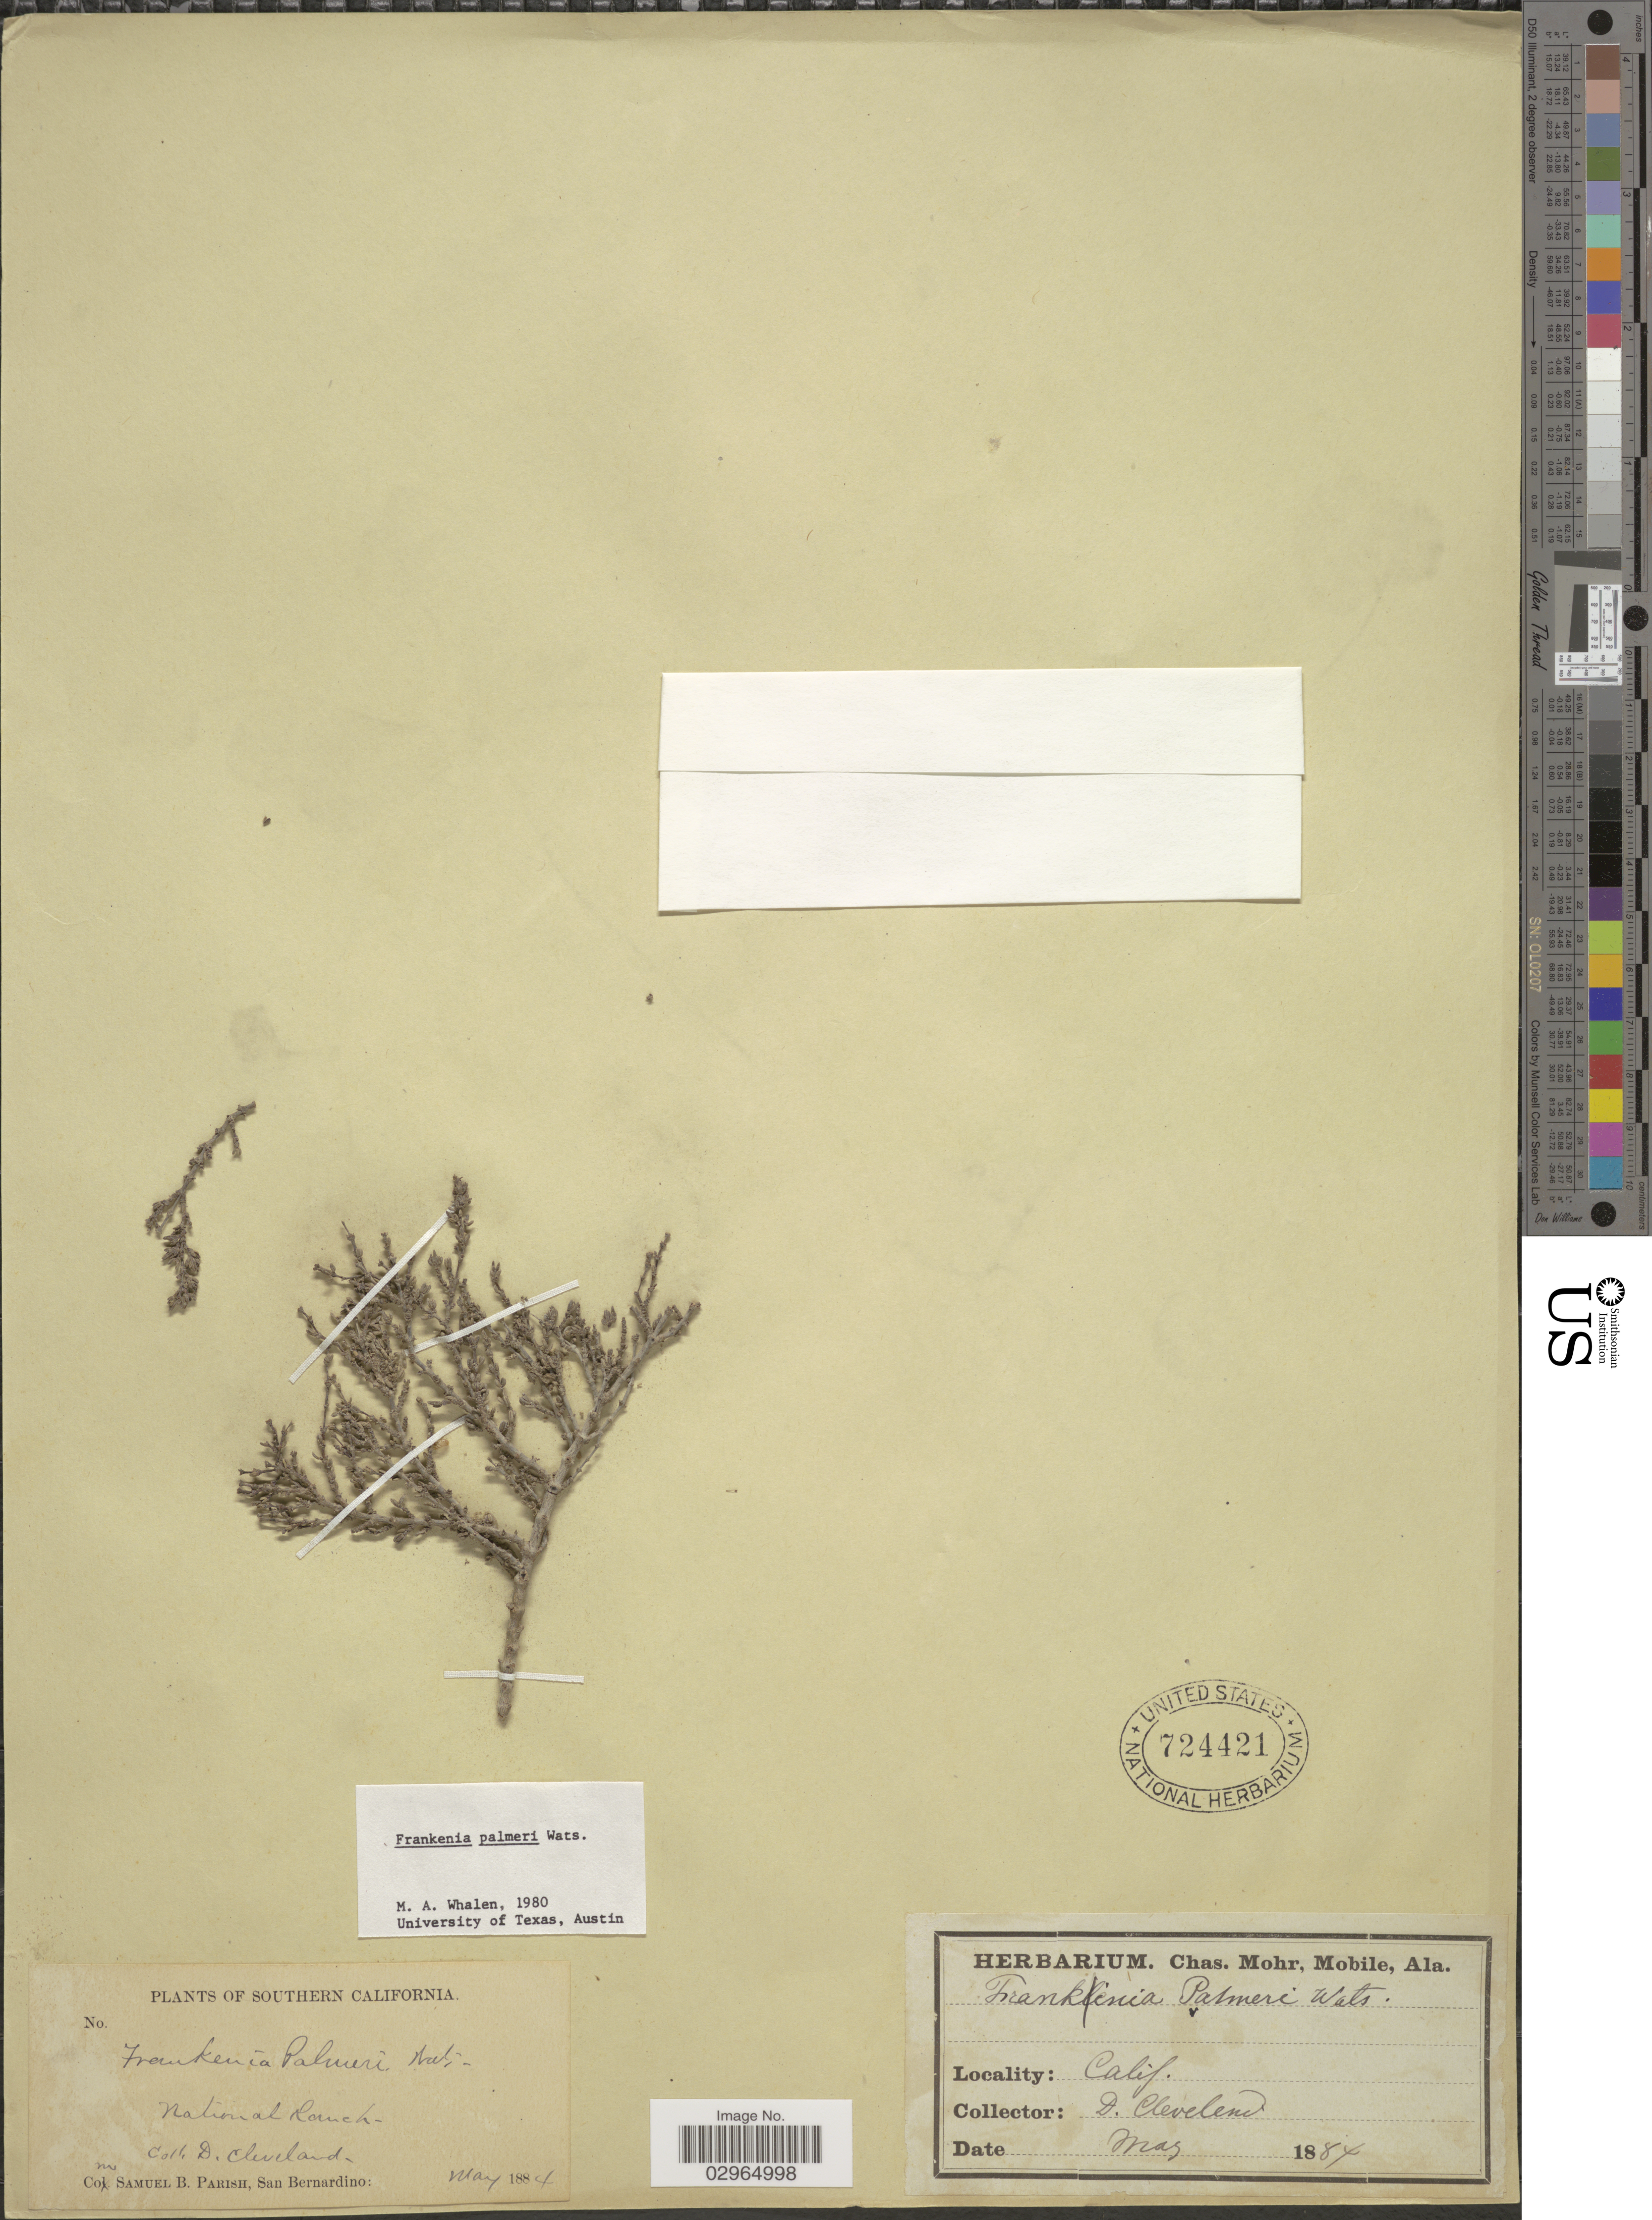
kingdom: Plantae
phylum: Tracheophyta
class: Magnoliopsida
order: Caryophyllales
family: Frankeniaceae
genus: Frankenia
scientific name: Frankenia palmeri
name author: S. Watson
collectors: D. Cleveland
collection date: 1884-05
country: United States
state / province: California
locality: Southern California. National Ranch.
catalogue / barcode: US 724421